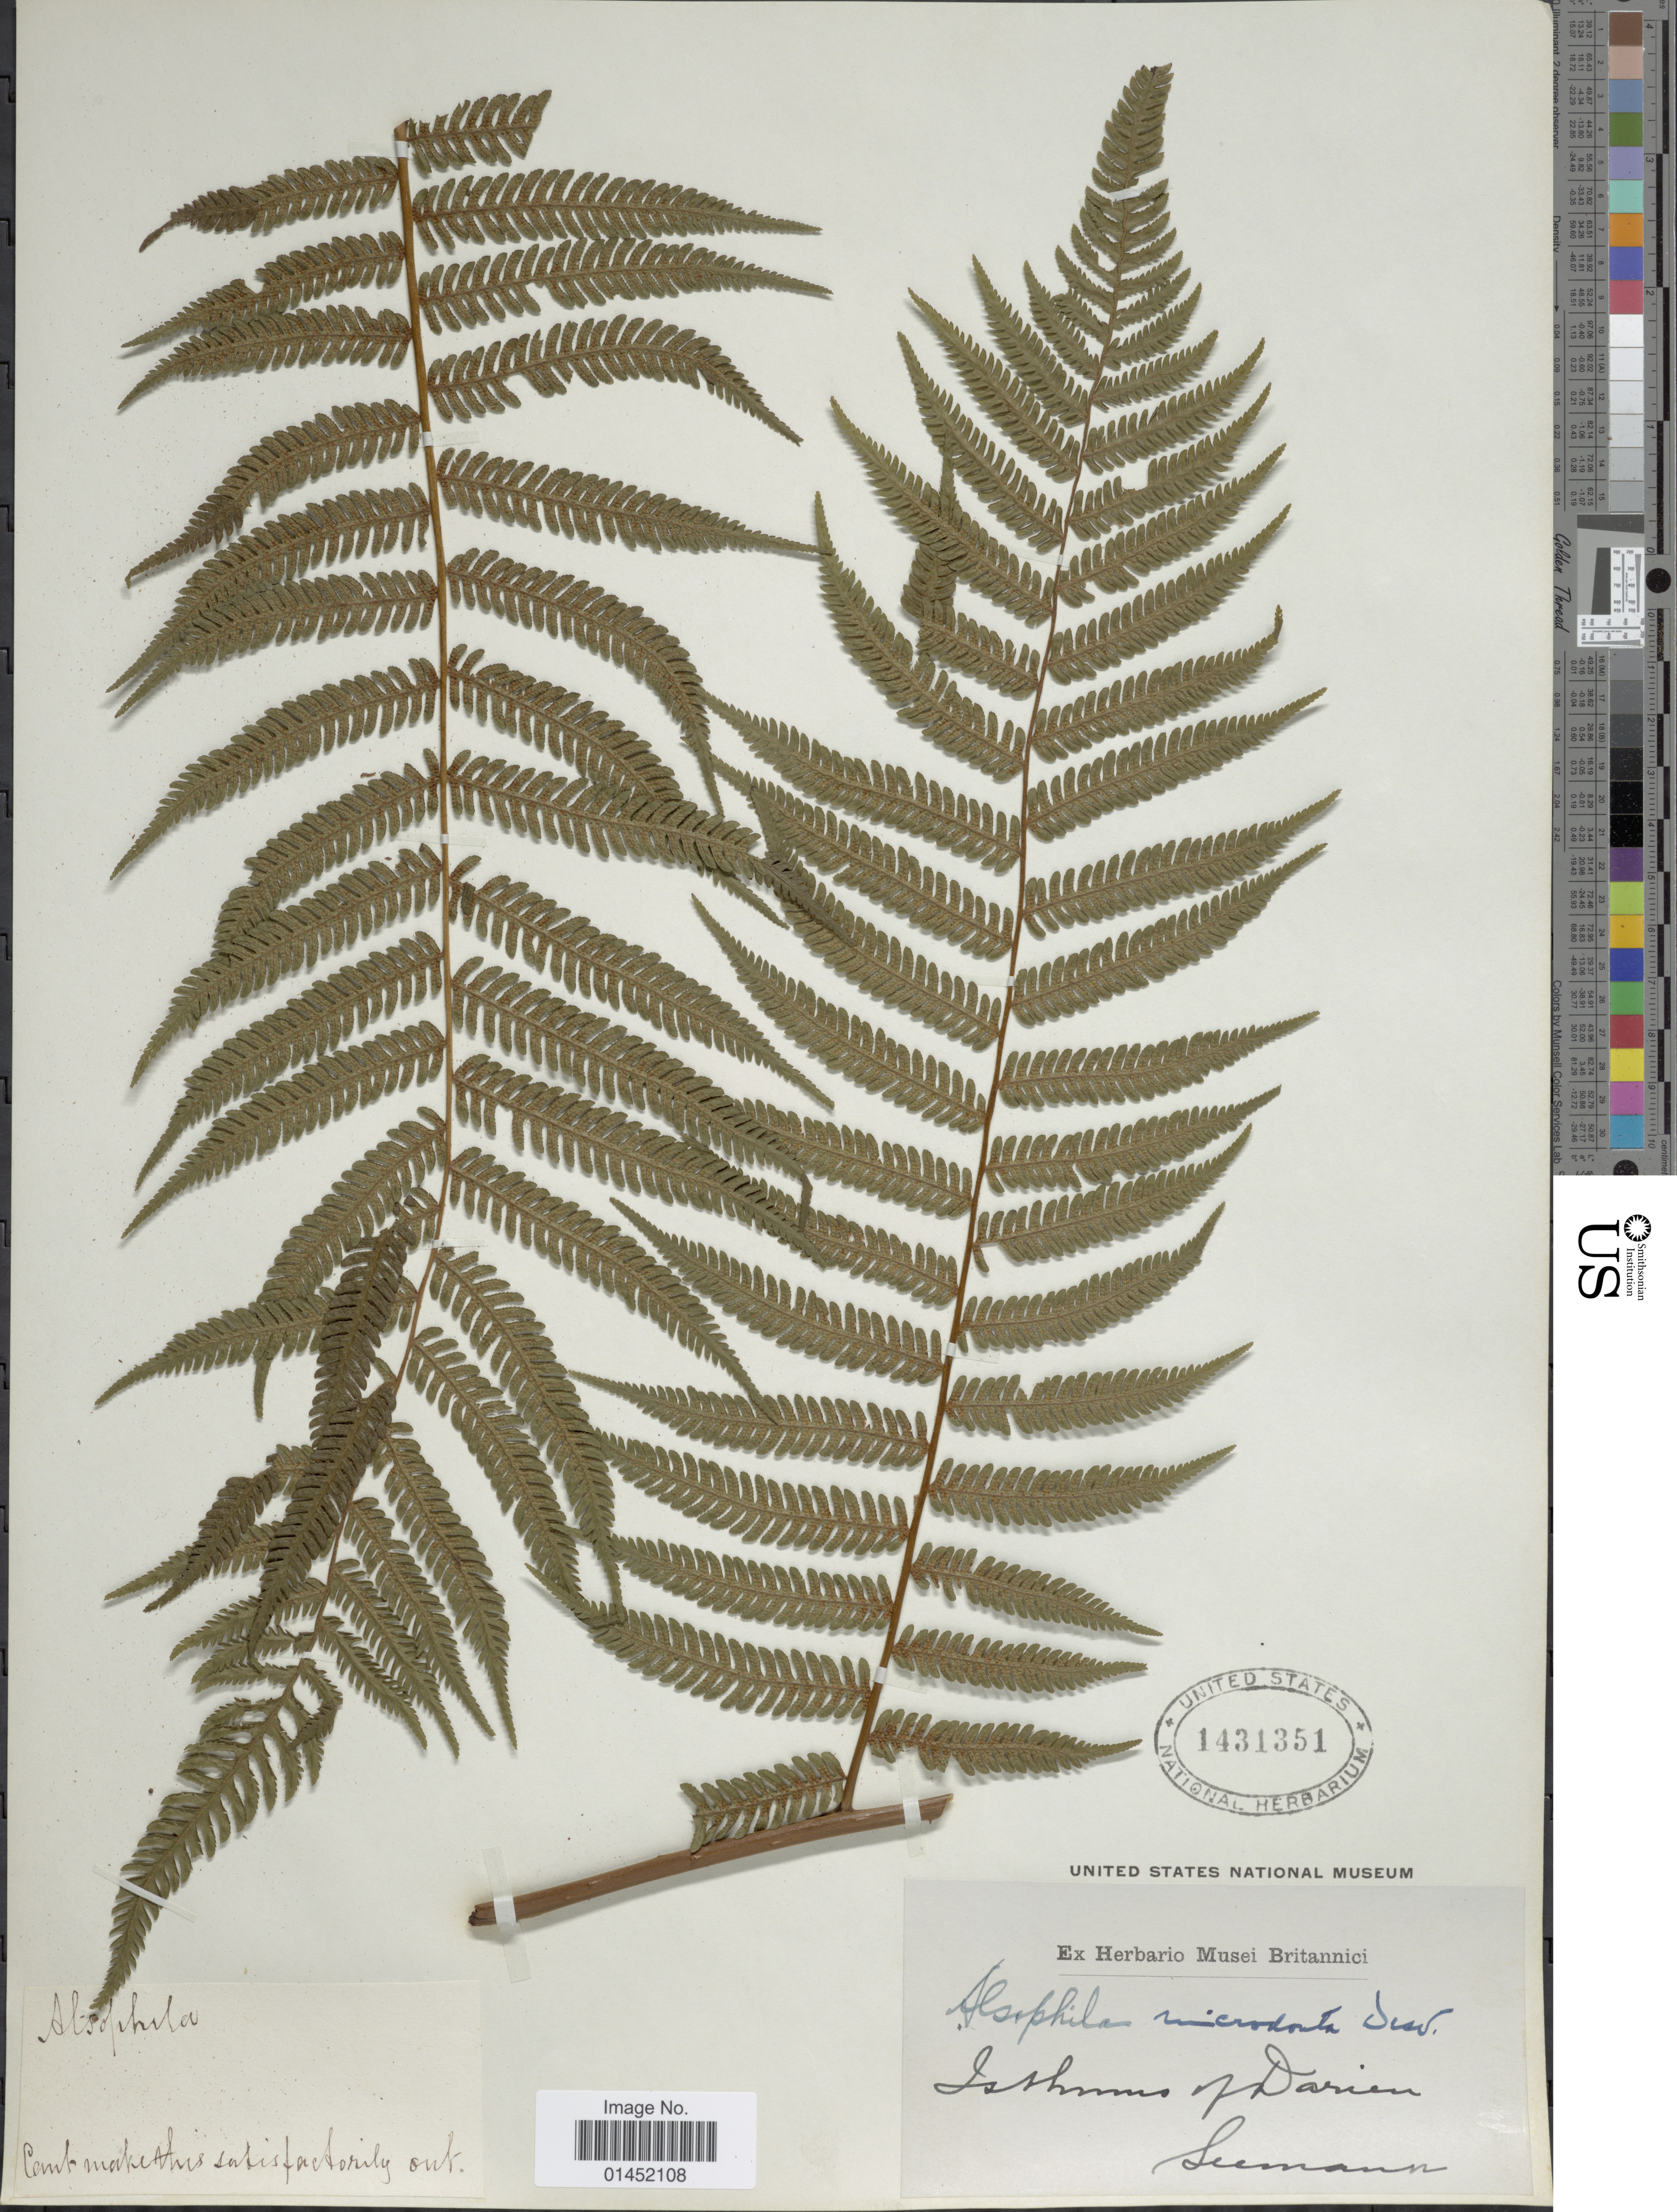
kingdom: Plantae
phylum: Tracheophyta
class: Polypodiopsida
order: Cyatheales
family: Cyatheaceae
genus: Cyathea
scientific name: Cyathea microdonta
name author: (Desv.) Domin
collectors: -. Seemann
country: Panama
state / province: Darién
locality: Isthmus of Darien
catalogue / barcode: US 1431351